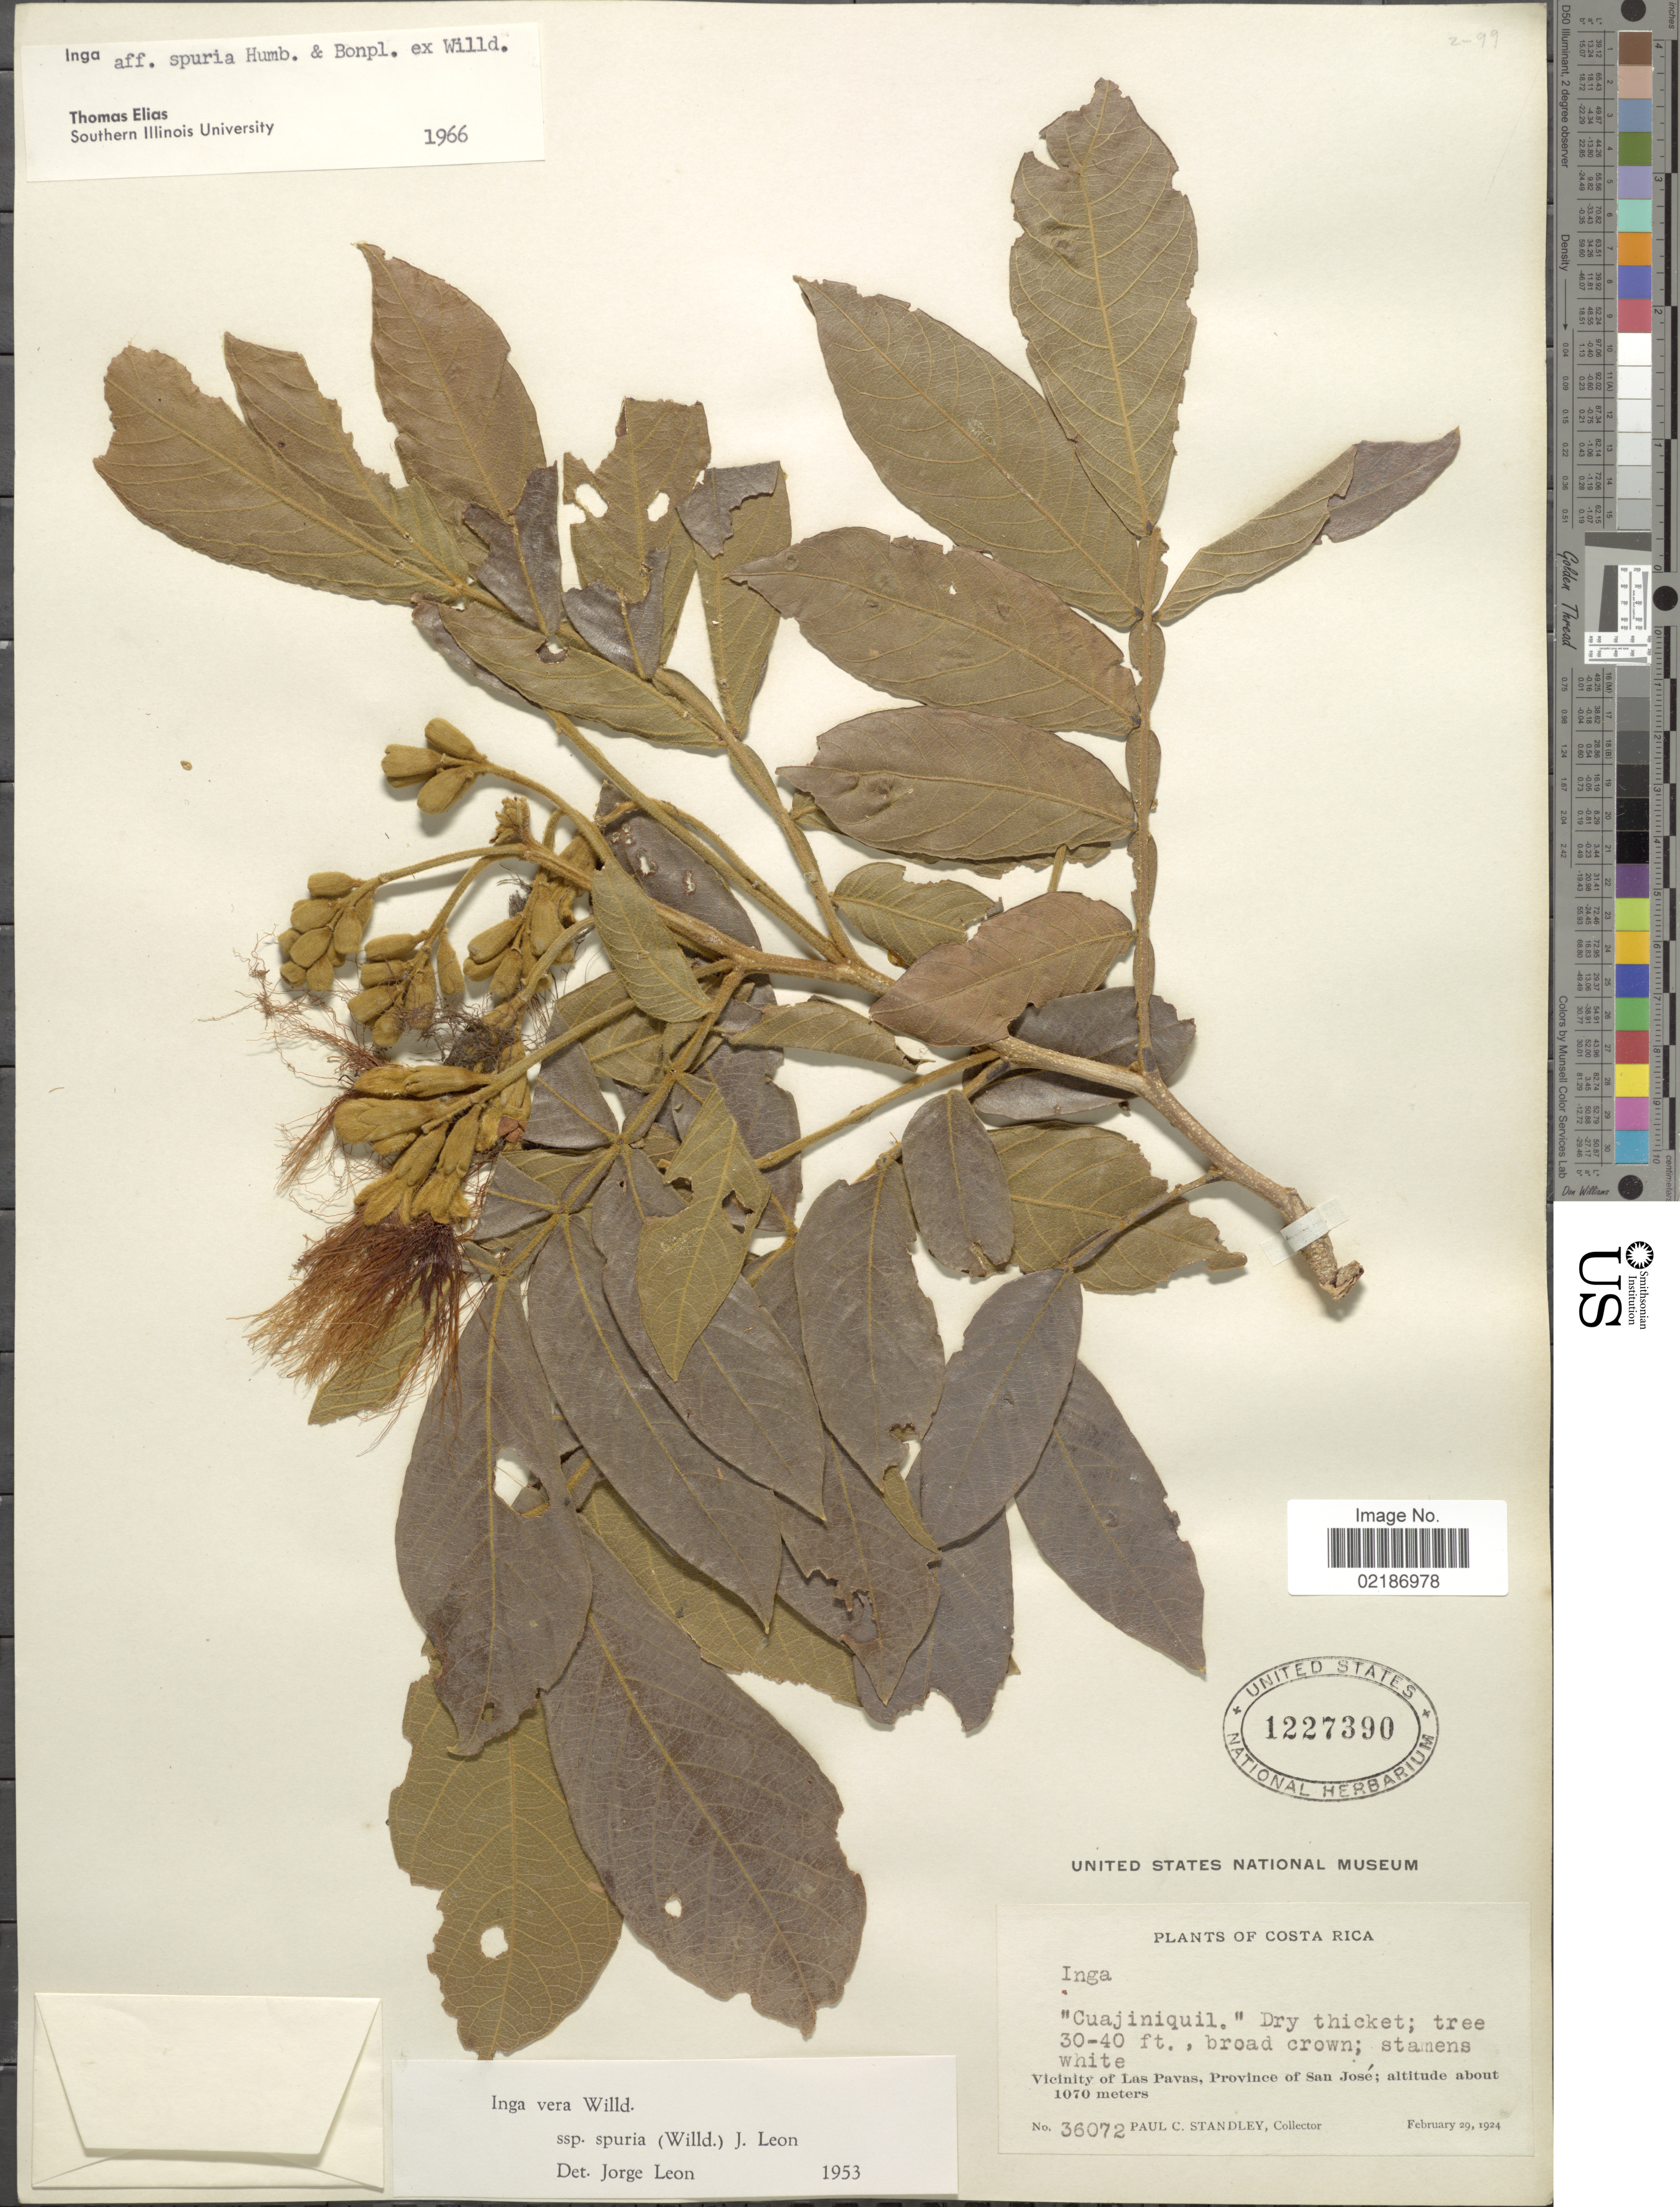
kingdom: Plantae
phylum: Tracheophyta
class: Magnoliopsida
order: Fabales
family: Fabaceae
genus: Inga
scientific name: Inga vera subsp. vera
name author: Willd.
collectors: P. C. Standley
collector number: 36072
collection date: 1924-02-29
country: Costa Rica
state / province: San José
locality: Vicinity of Las Pavas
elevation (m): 1070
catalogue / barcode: US 1227390